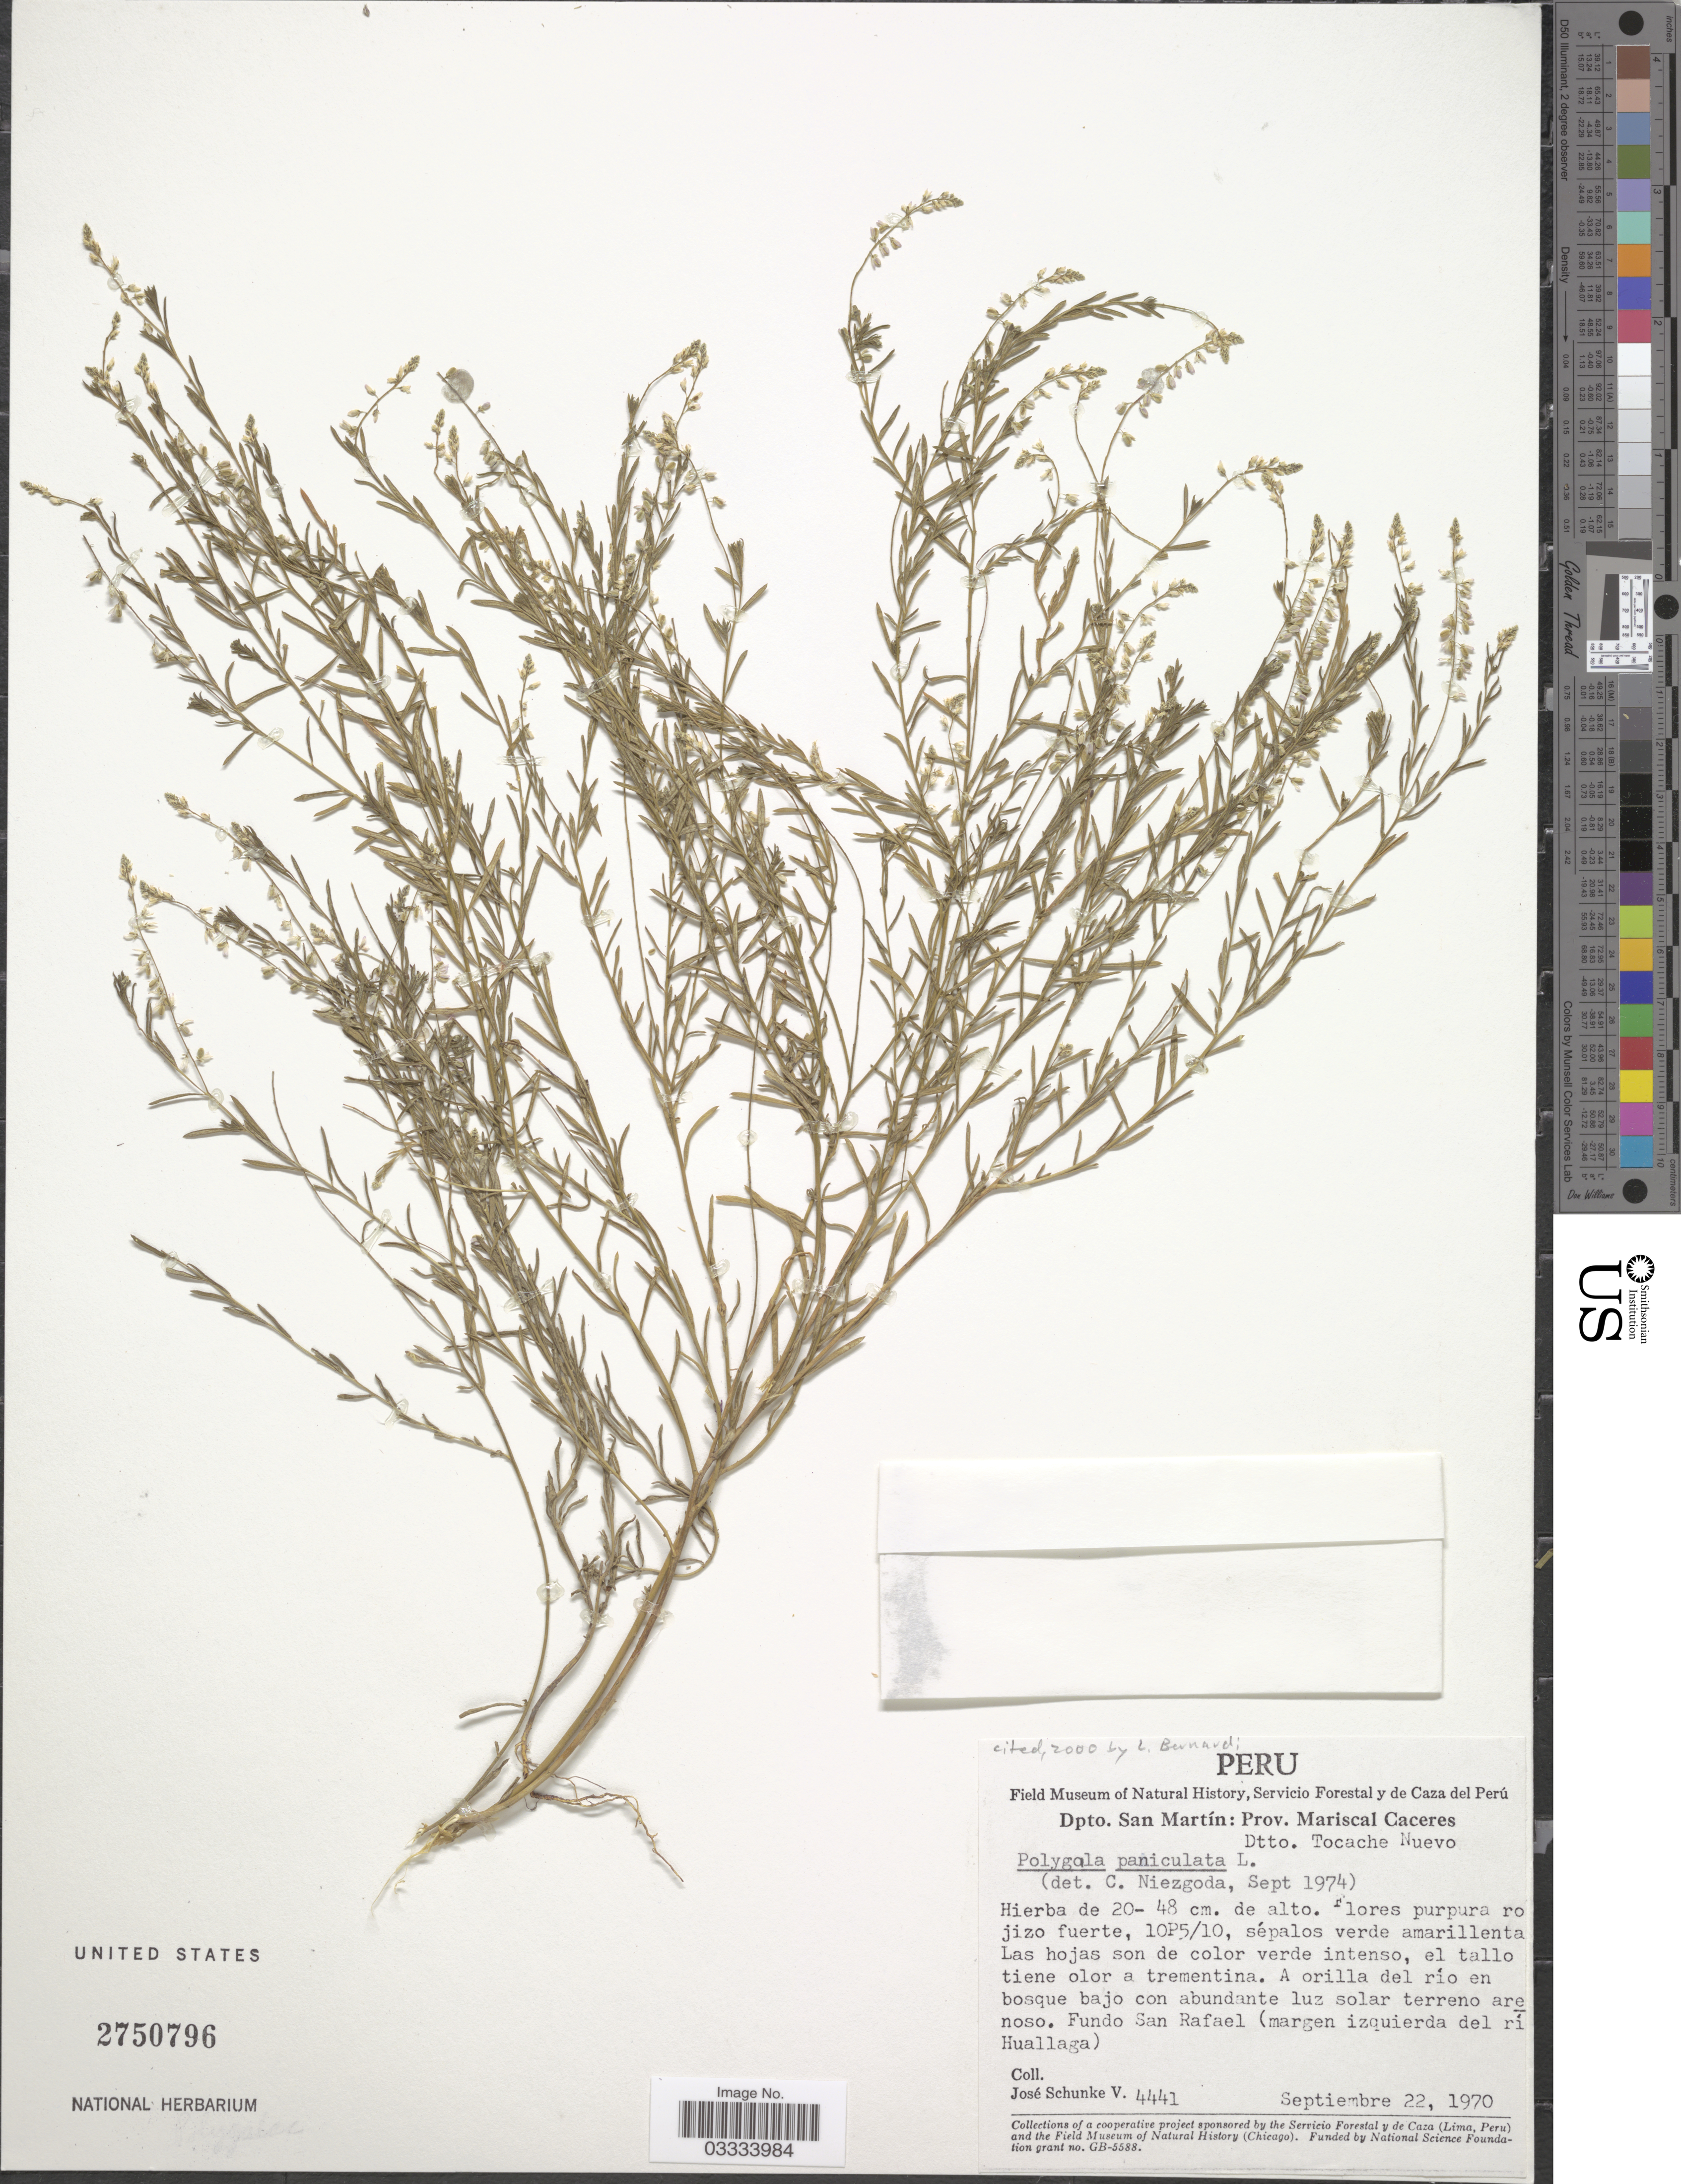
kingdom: Plantae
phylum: Tracheophyta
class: Magnoliopsida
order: Fabales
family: Polygalaceae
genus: Polygala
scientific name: Polygala paniculata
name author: L.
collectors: J. Schunke Vigo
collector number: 4441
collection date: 1970-09-22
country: Peru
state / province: San Martín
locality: Dpto. San Martín: Prov. Mariscal Caceres. Dtto. Tocache Nuevo. Fundo San Rafael (margen izquierda del rí Huallaga).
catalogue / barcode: US 2750796